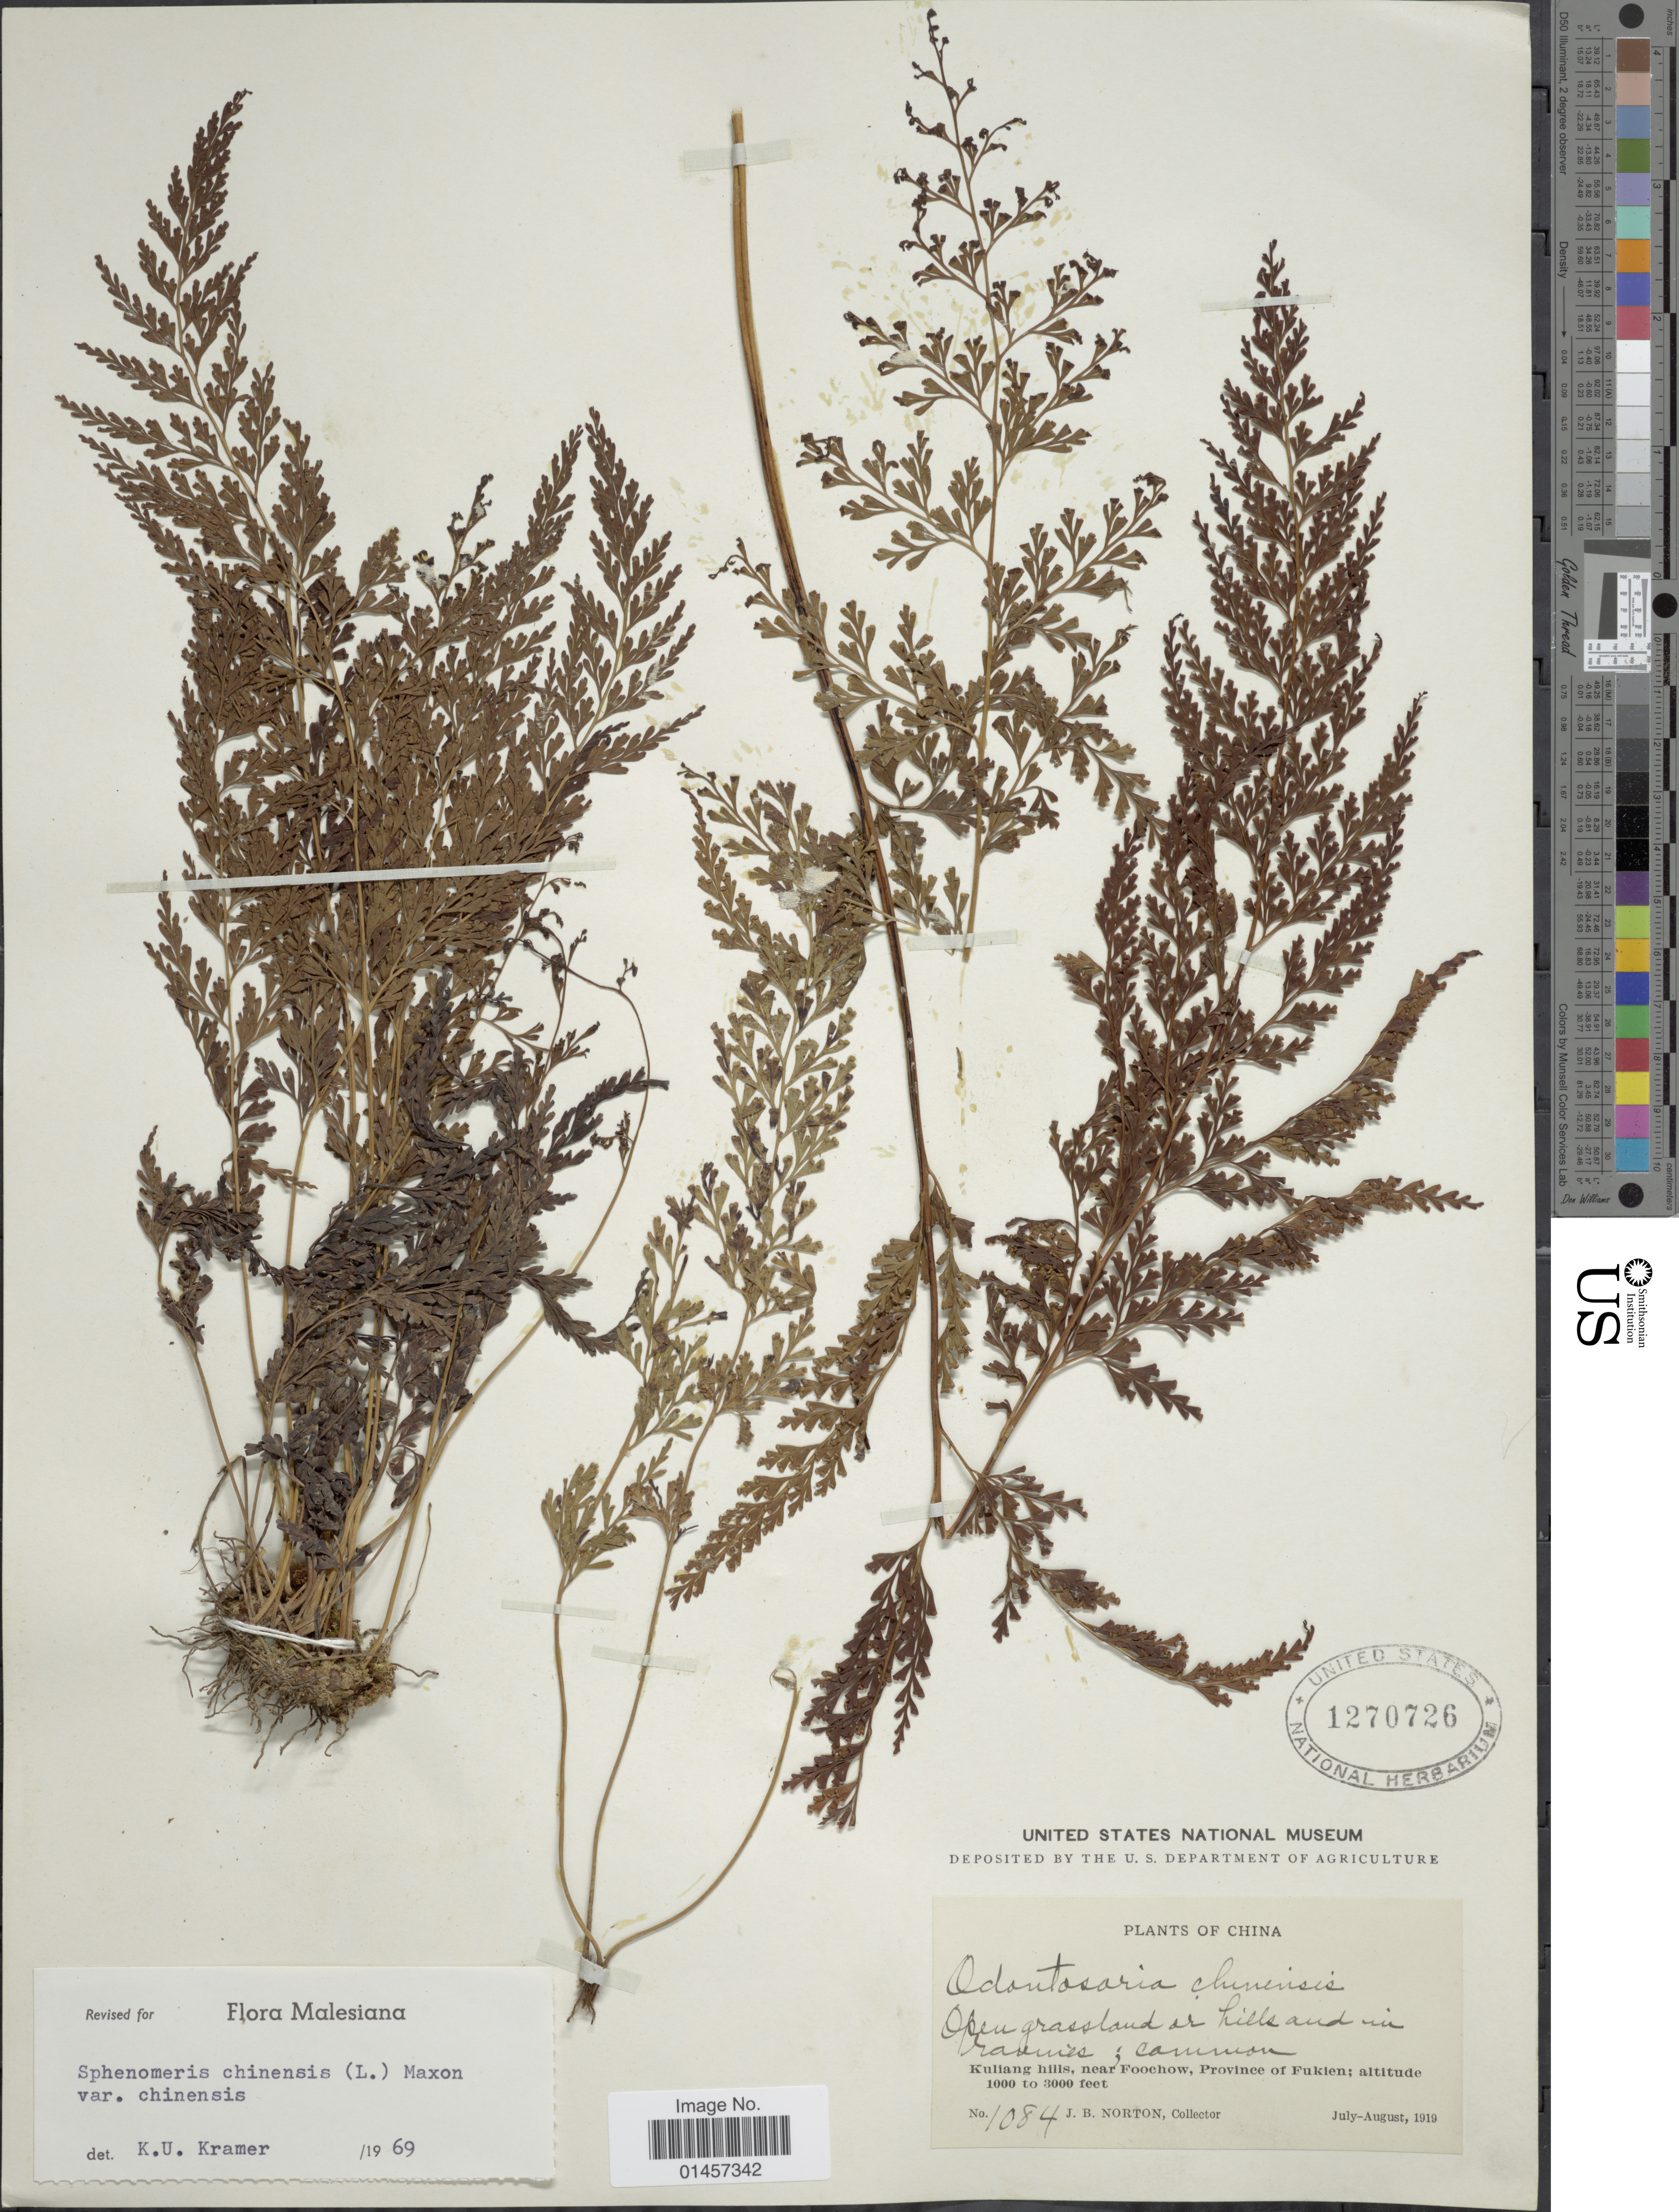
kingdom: Plantae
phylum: Tracheophyta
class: Polypodiopsida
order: Polypodiales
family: Lindsaeaceae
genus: Sphenomeris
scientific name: Sphenomeris chinensis var. chinensis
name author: (L.) Maxon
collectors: J. B. Norton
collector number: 1084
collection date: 1919-07/1919-08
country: China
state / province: Fujian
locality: Kulinag hills near Foochow, province of Fukien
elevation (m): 305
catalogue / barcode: US 1270726